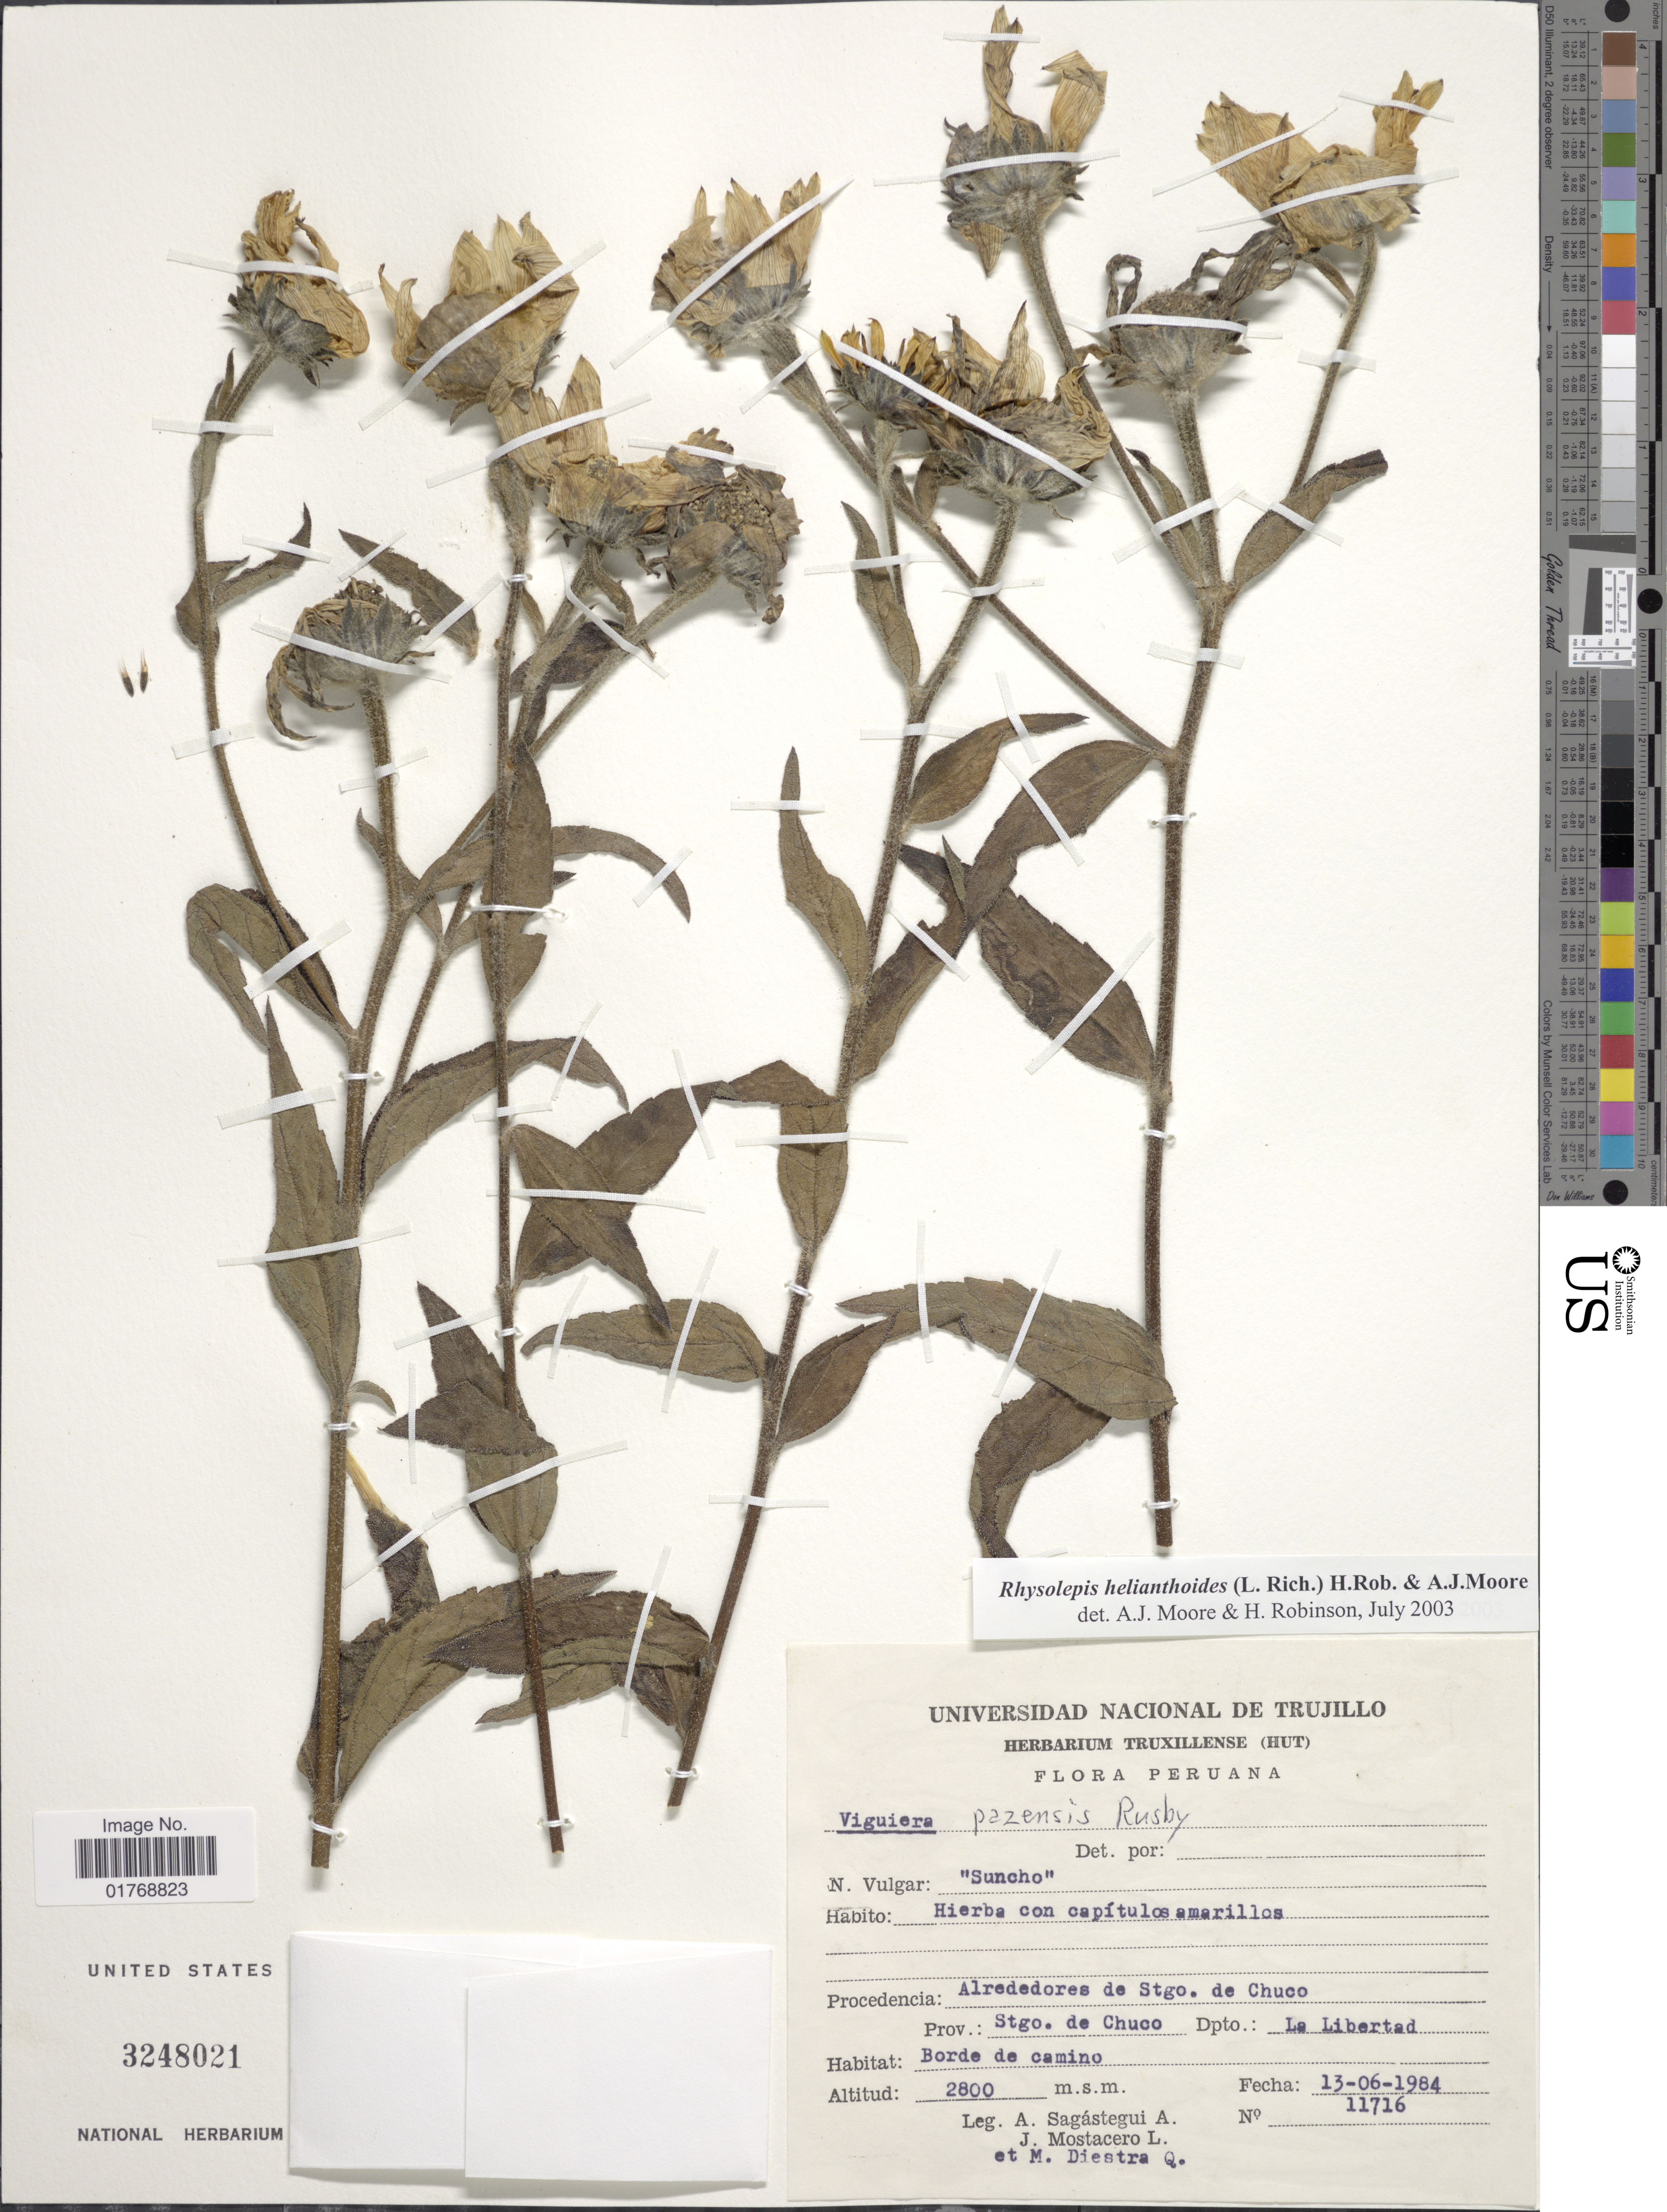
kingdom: Plantae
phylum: Tracheophyta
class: Magnoliopsida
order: Asterales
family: Asteraceae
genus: Viguiera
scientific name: Viguiera procumbens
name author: (Pers.) S.F. Blake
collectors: A. Sagástegui A., J. Mostacero L. & M. Diestra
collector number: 11716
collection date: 1984-06-13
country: Peru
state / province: La Libertad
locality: Alrededores de Stgo. de Chuco. Prov.: Stgo. de Chuco. Dpto.: La Libertad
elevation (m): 2800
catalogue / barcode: US 3248021